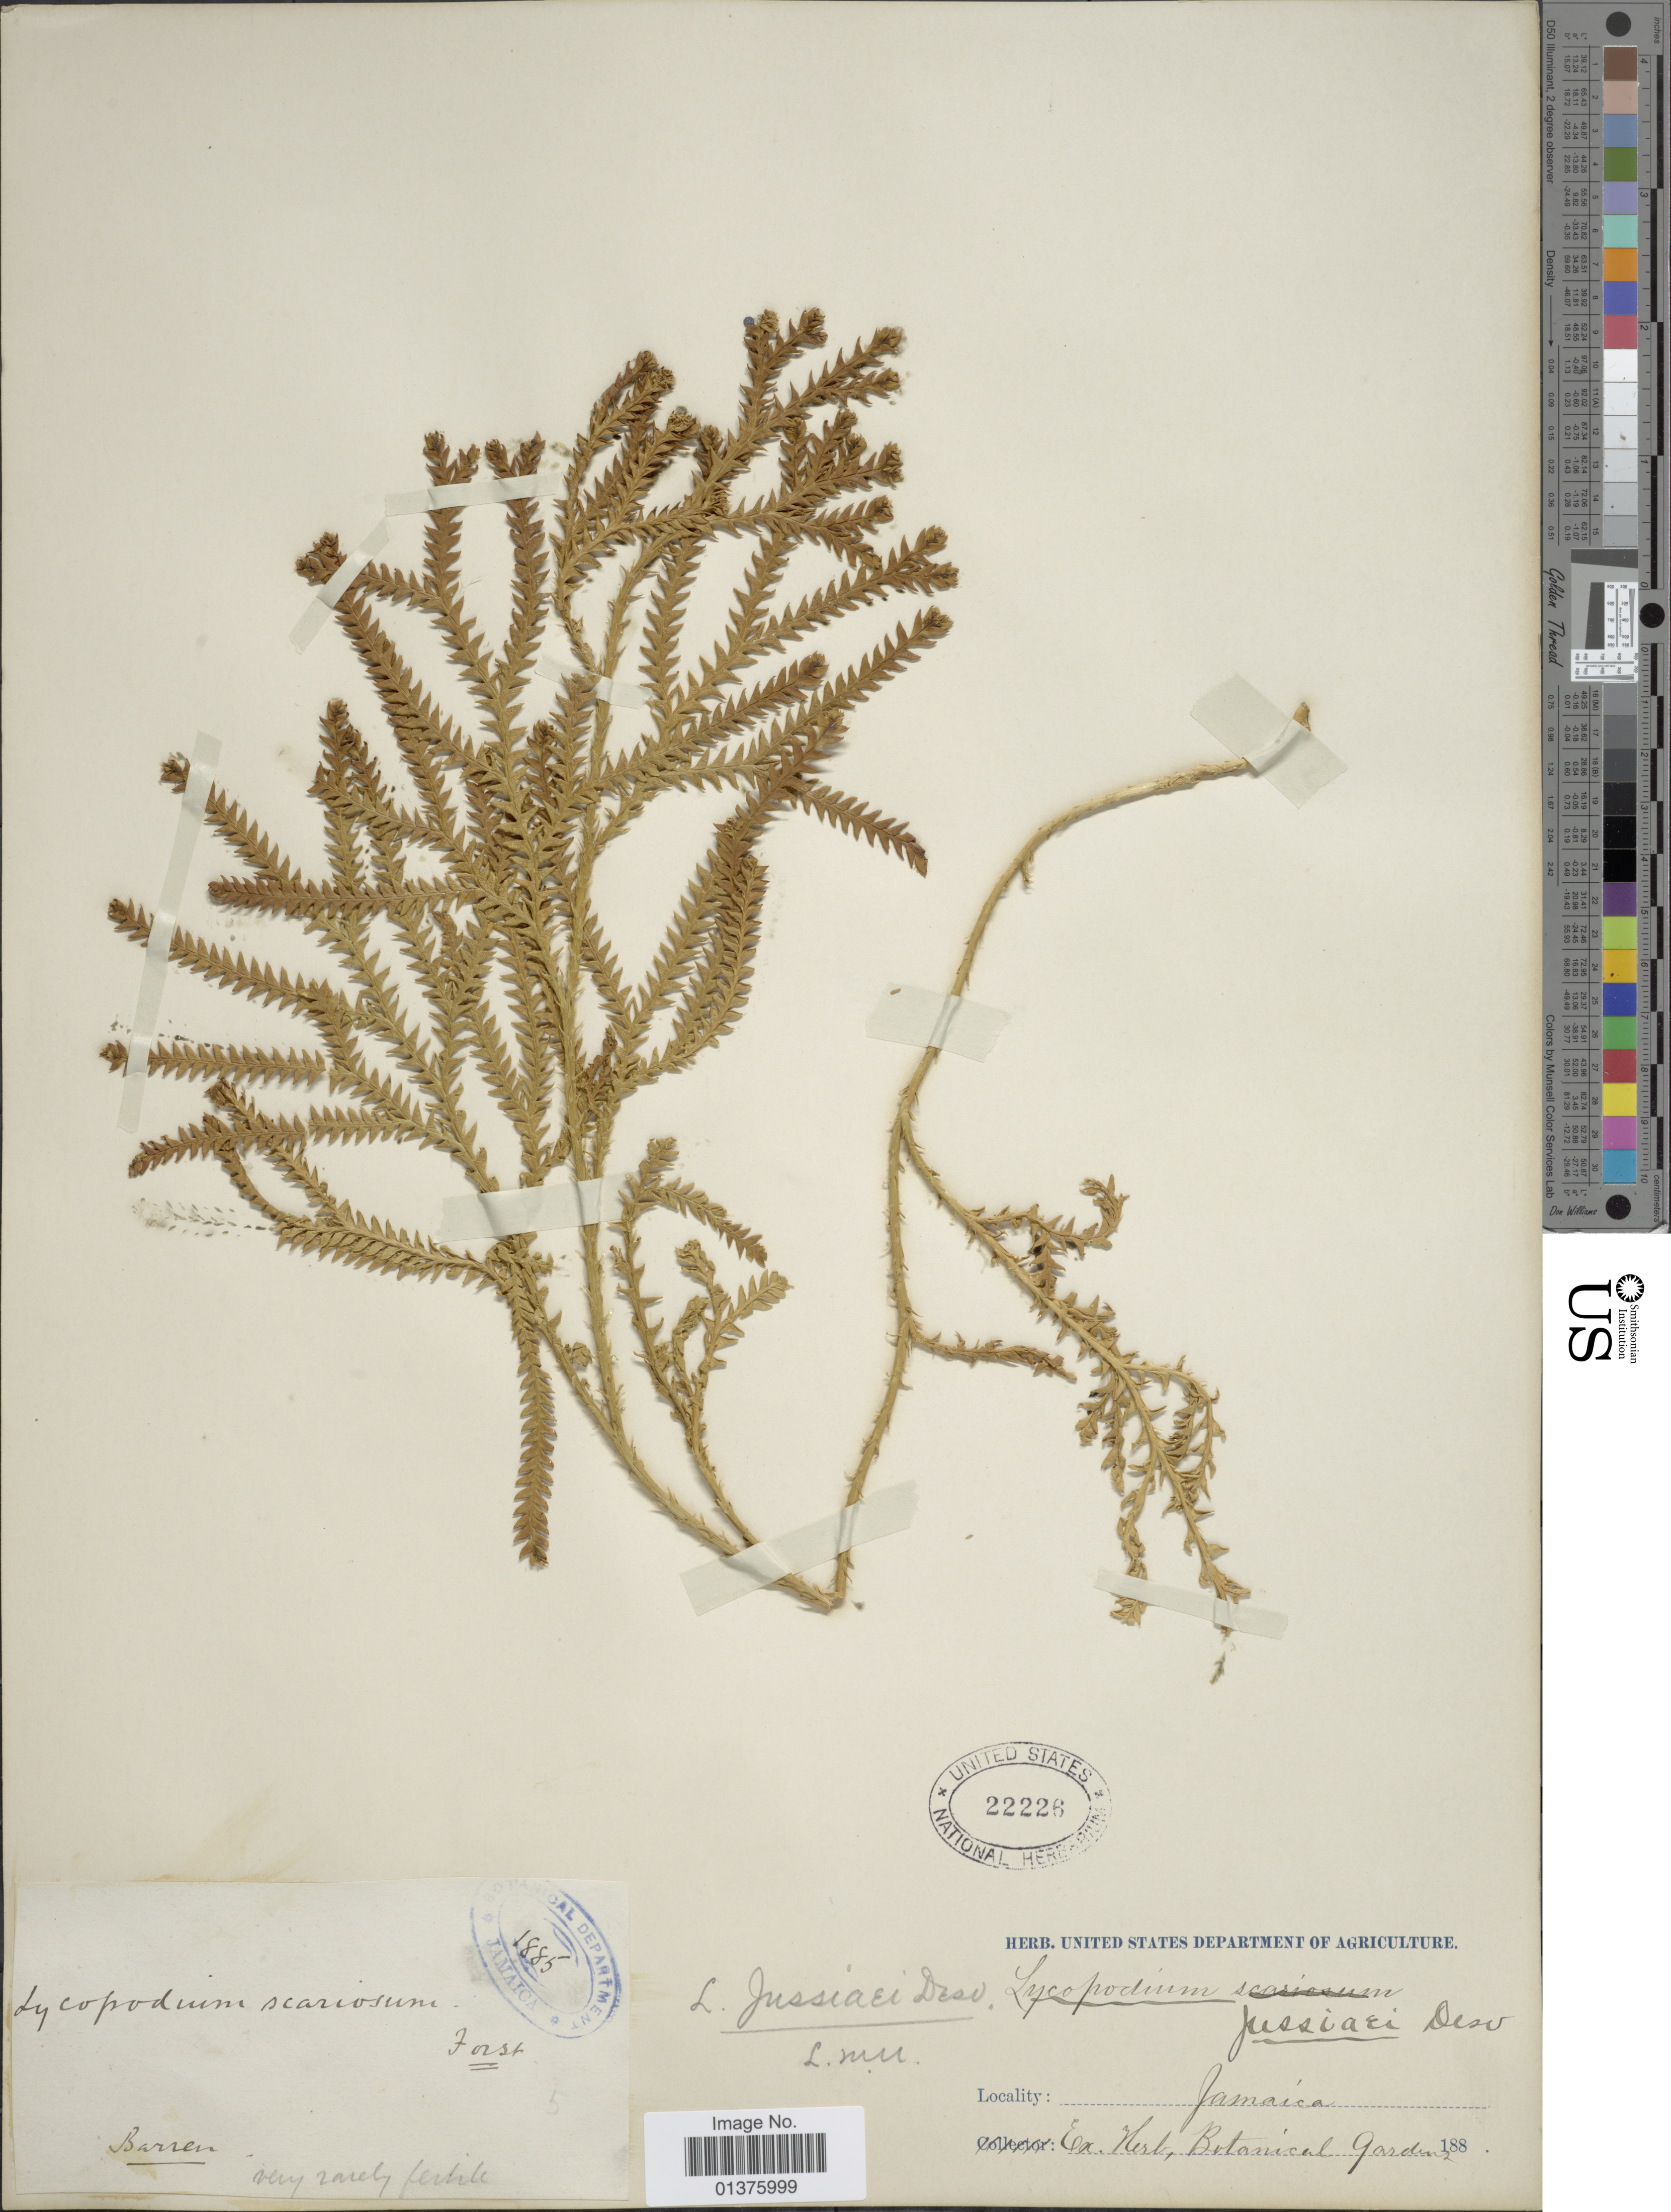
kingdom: Plantae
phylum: Tracheophyta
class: Lycopodiopsida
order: Lycopodiales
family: Lycopodiaceae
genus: Diphasium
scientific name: Diphasium jussiaei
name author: (Desv.) C. Presl ex Rothm.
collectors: ex herb. Bot. Gard.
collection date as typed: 188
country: Jamaica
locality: Barren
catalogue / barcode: US 22226